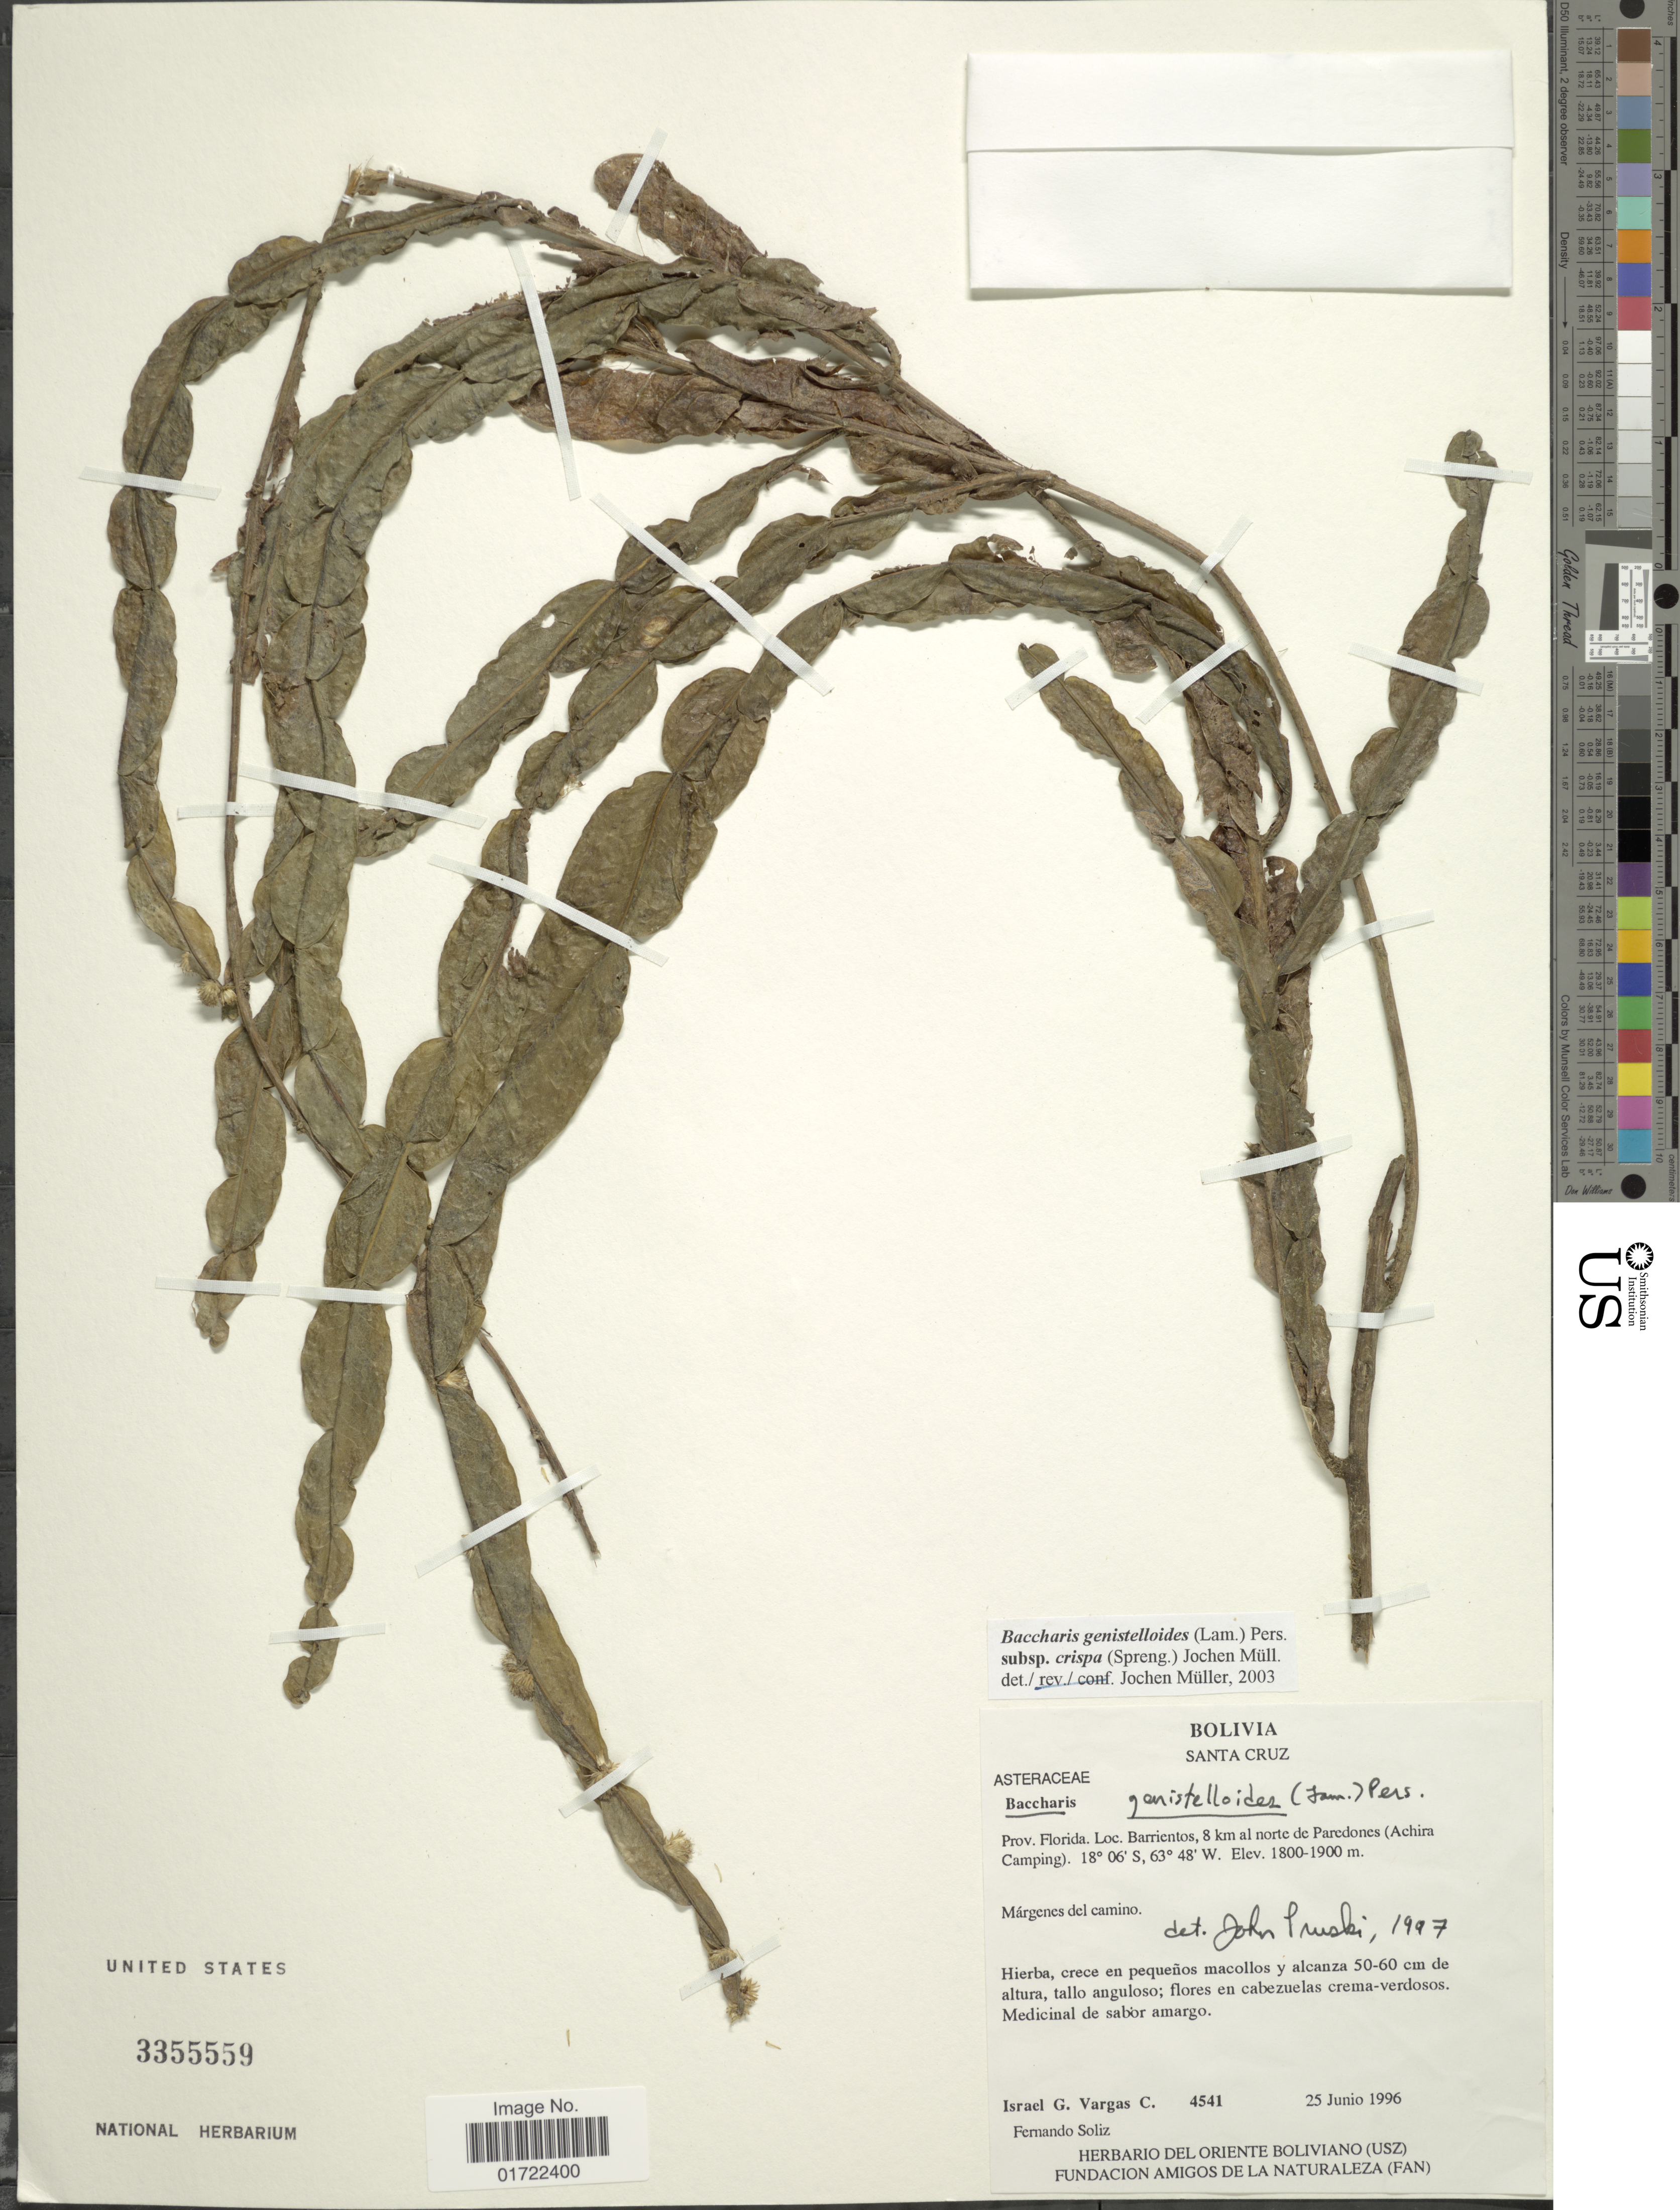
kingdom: Plantae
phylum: Tracheophyta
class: Magnoliopsida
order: Asterales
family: Asteraceae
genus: Baccharis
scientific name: Baccharis genistelloides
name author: (Lam.) Pers.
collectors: I. G. Vargas C. & F. Soliz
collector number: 4541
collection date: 1996-06-25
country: Bolivia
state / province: Santa Cruz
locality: Prov. Florida, Barrientos, 8 km al norte de Paredones (Achira Camping)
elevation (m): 1800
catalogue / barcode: US 3355559